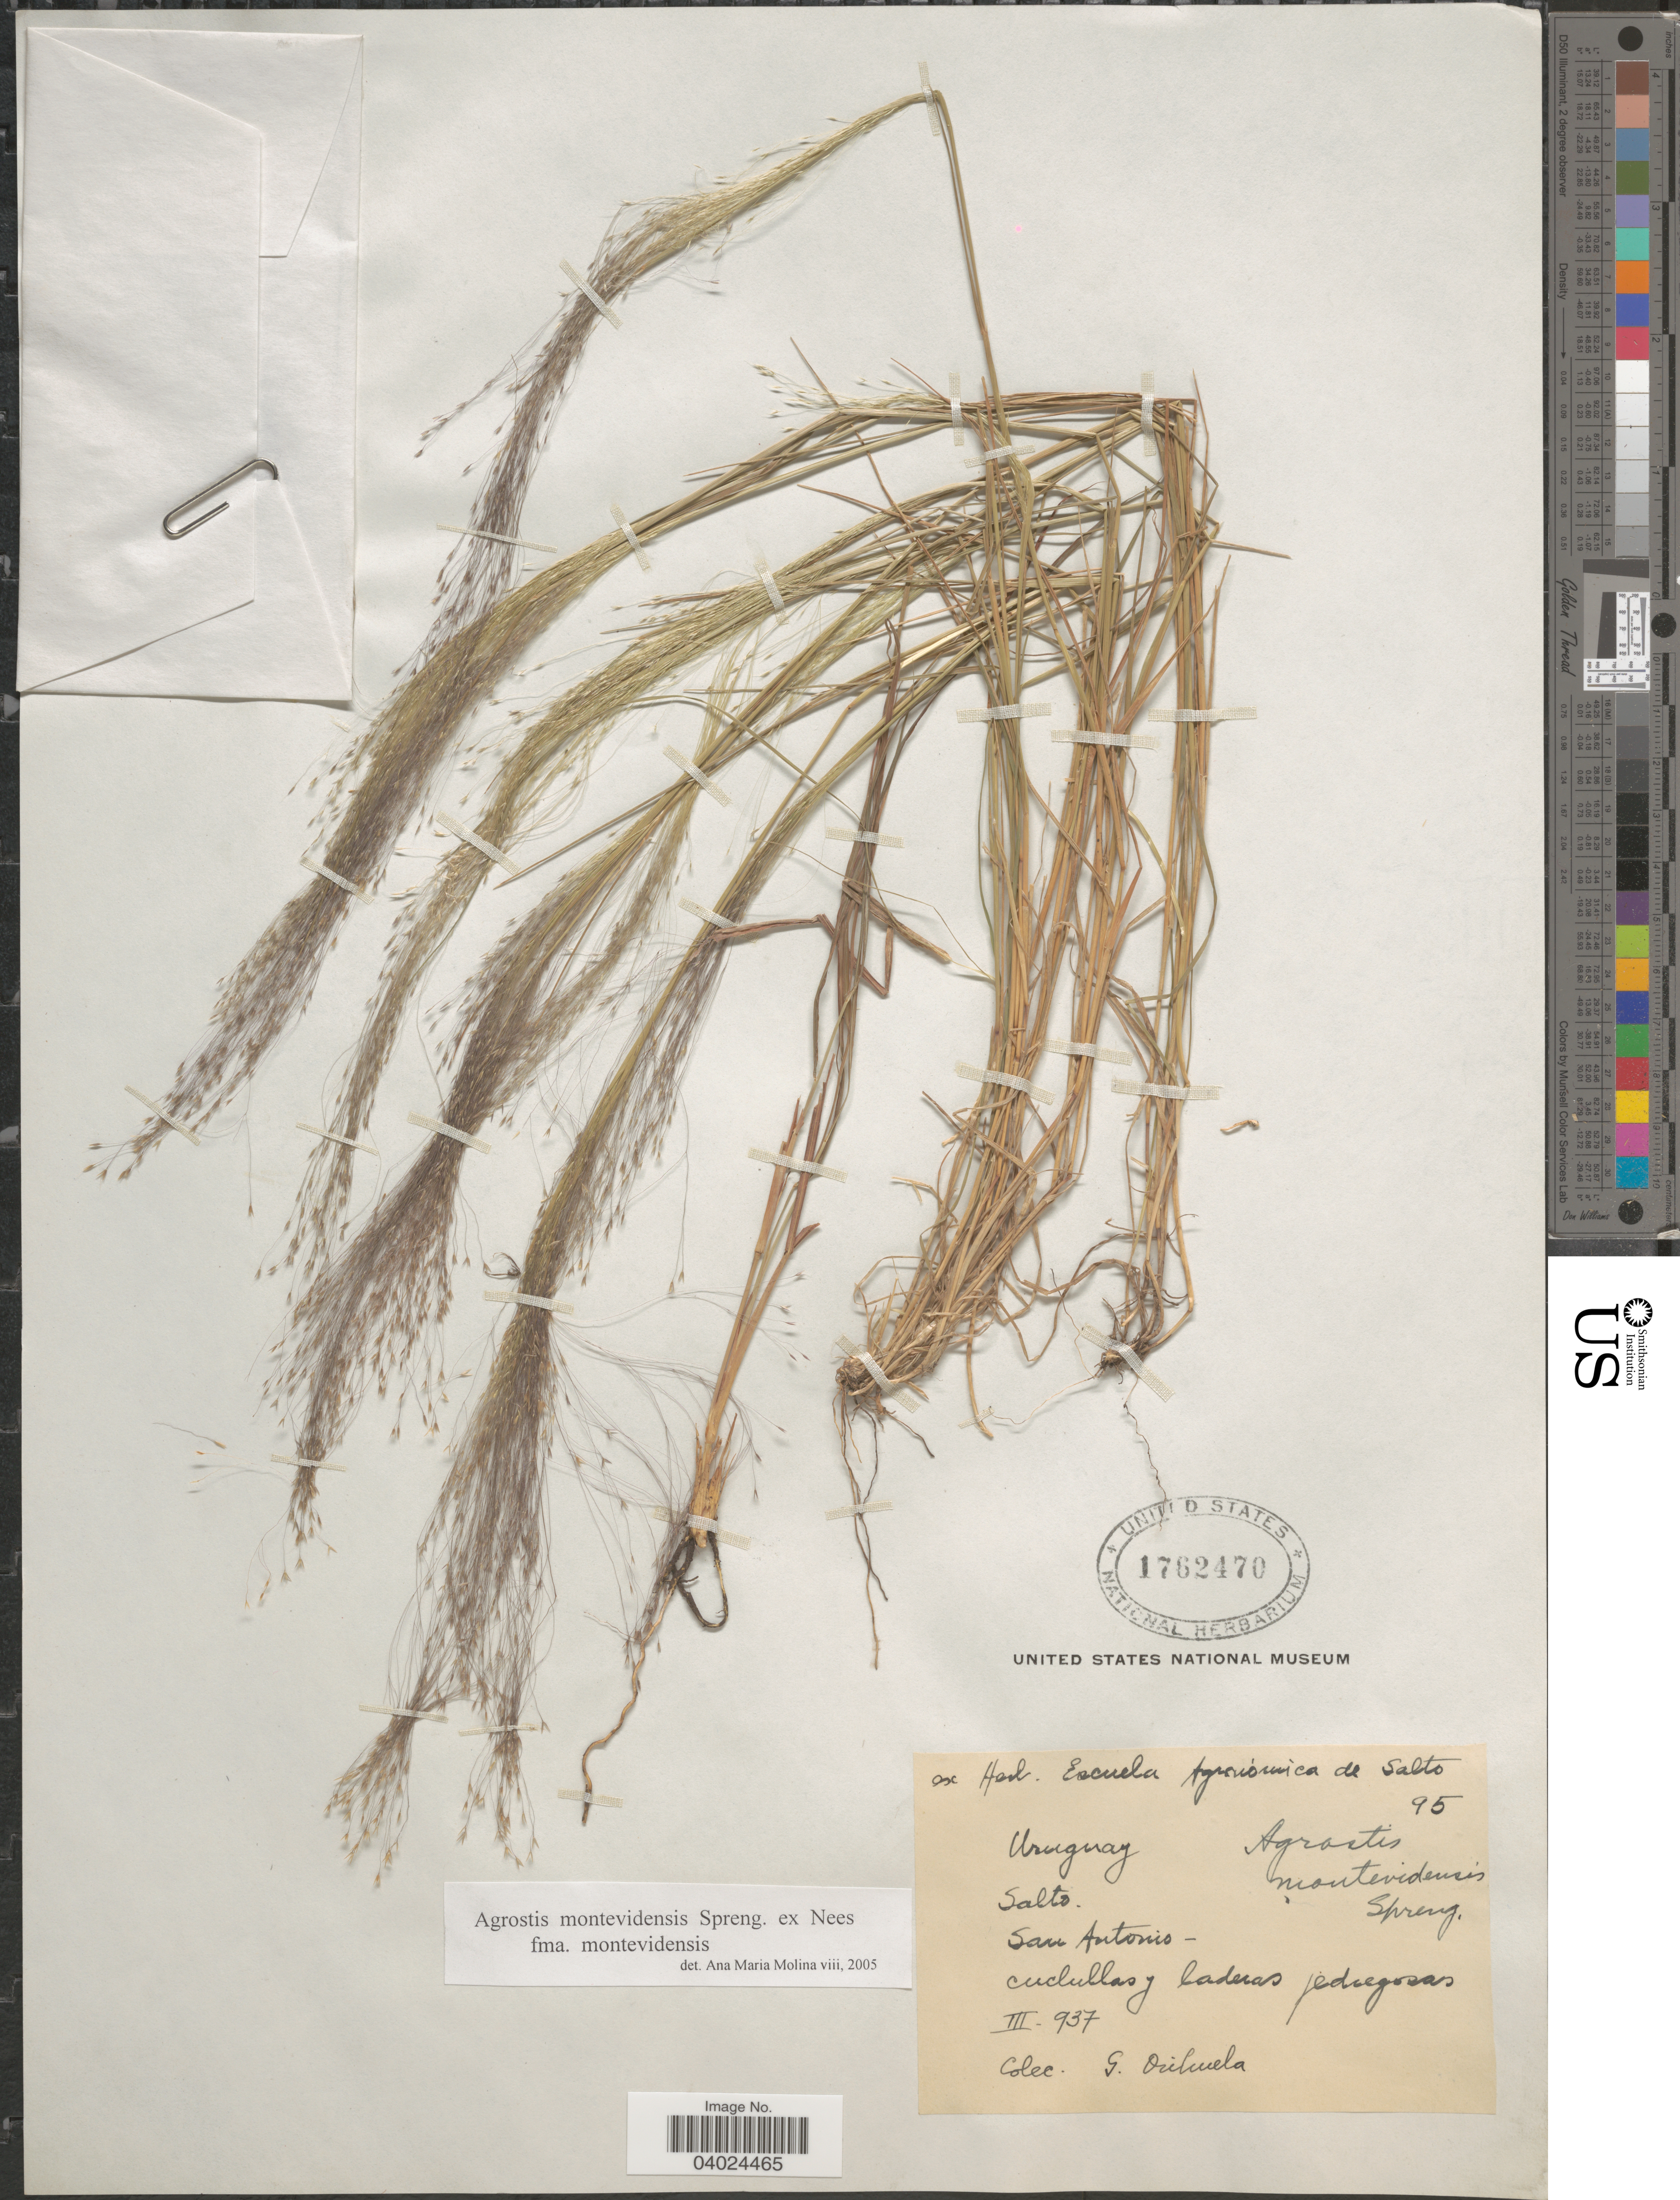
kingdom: Plantae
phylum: Tracheophyta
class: Liliopsida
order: Poales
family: Poaceae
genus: Agrostis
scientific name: Agrostis montevidensis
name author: A. Spreng. ex Nees in Mart.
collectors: G. Orihuela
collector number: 95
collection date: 1937-03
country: Uruguay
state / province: Salto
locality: San Antonio.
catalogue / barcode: US 1762470